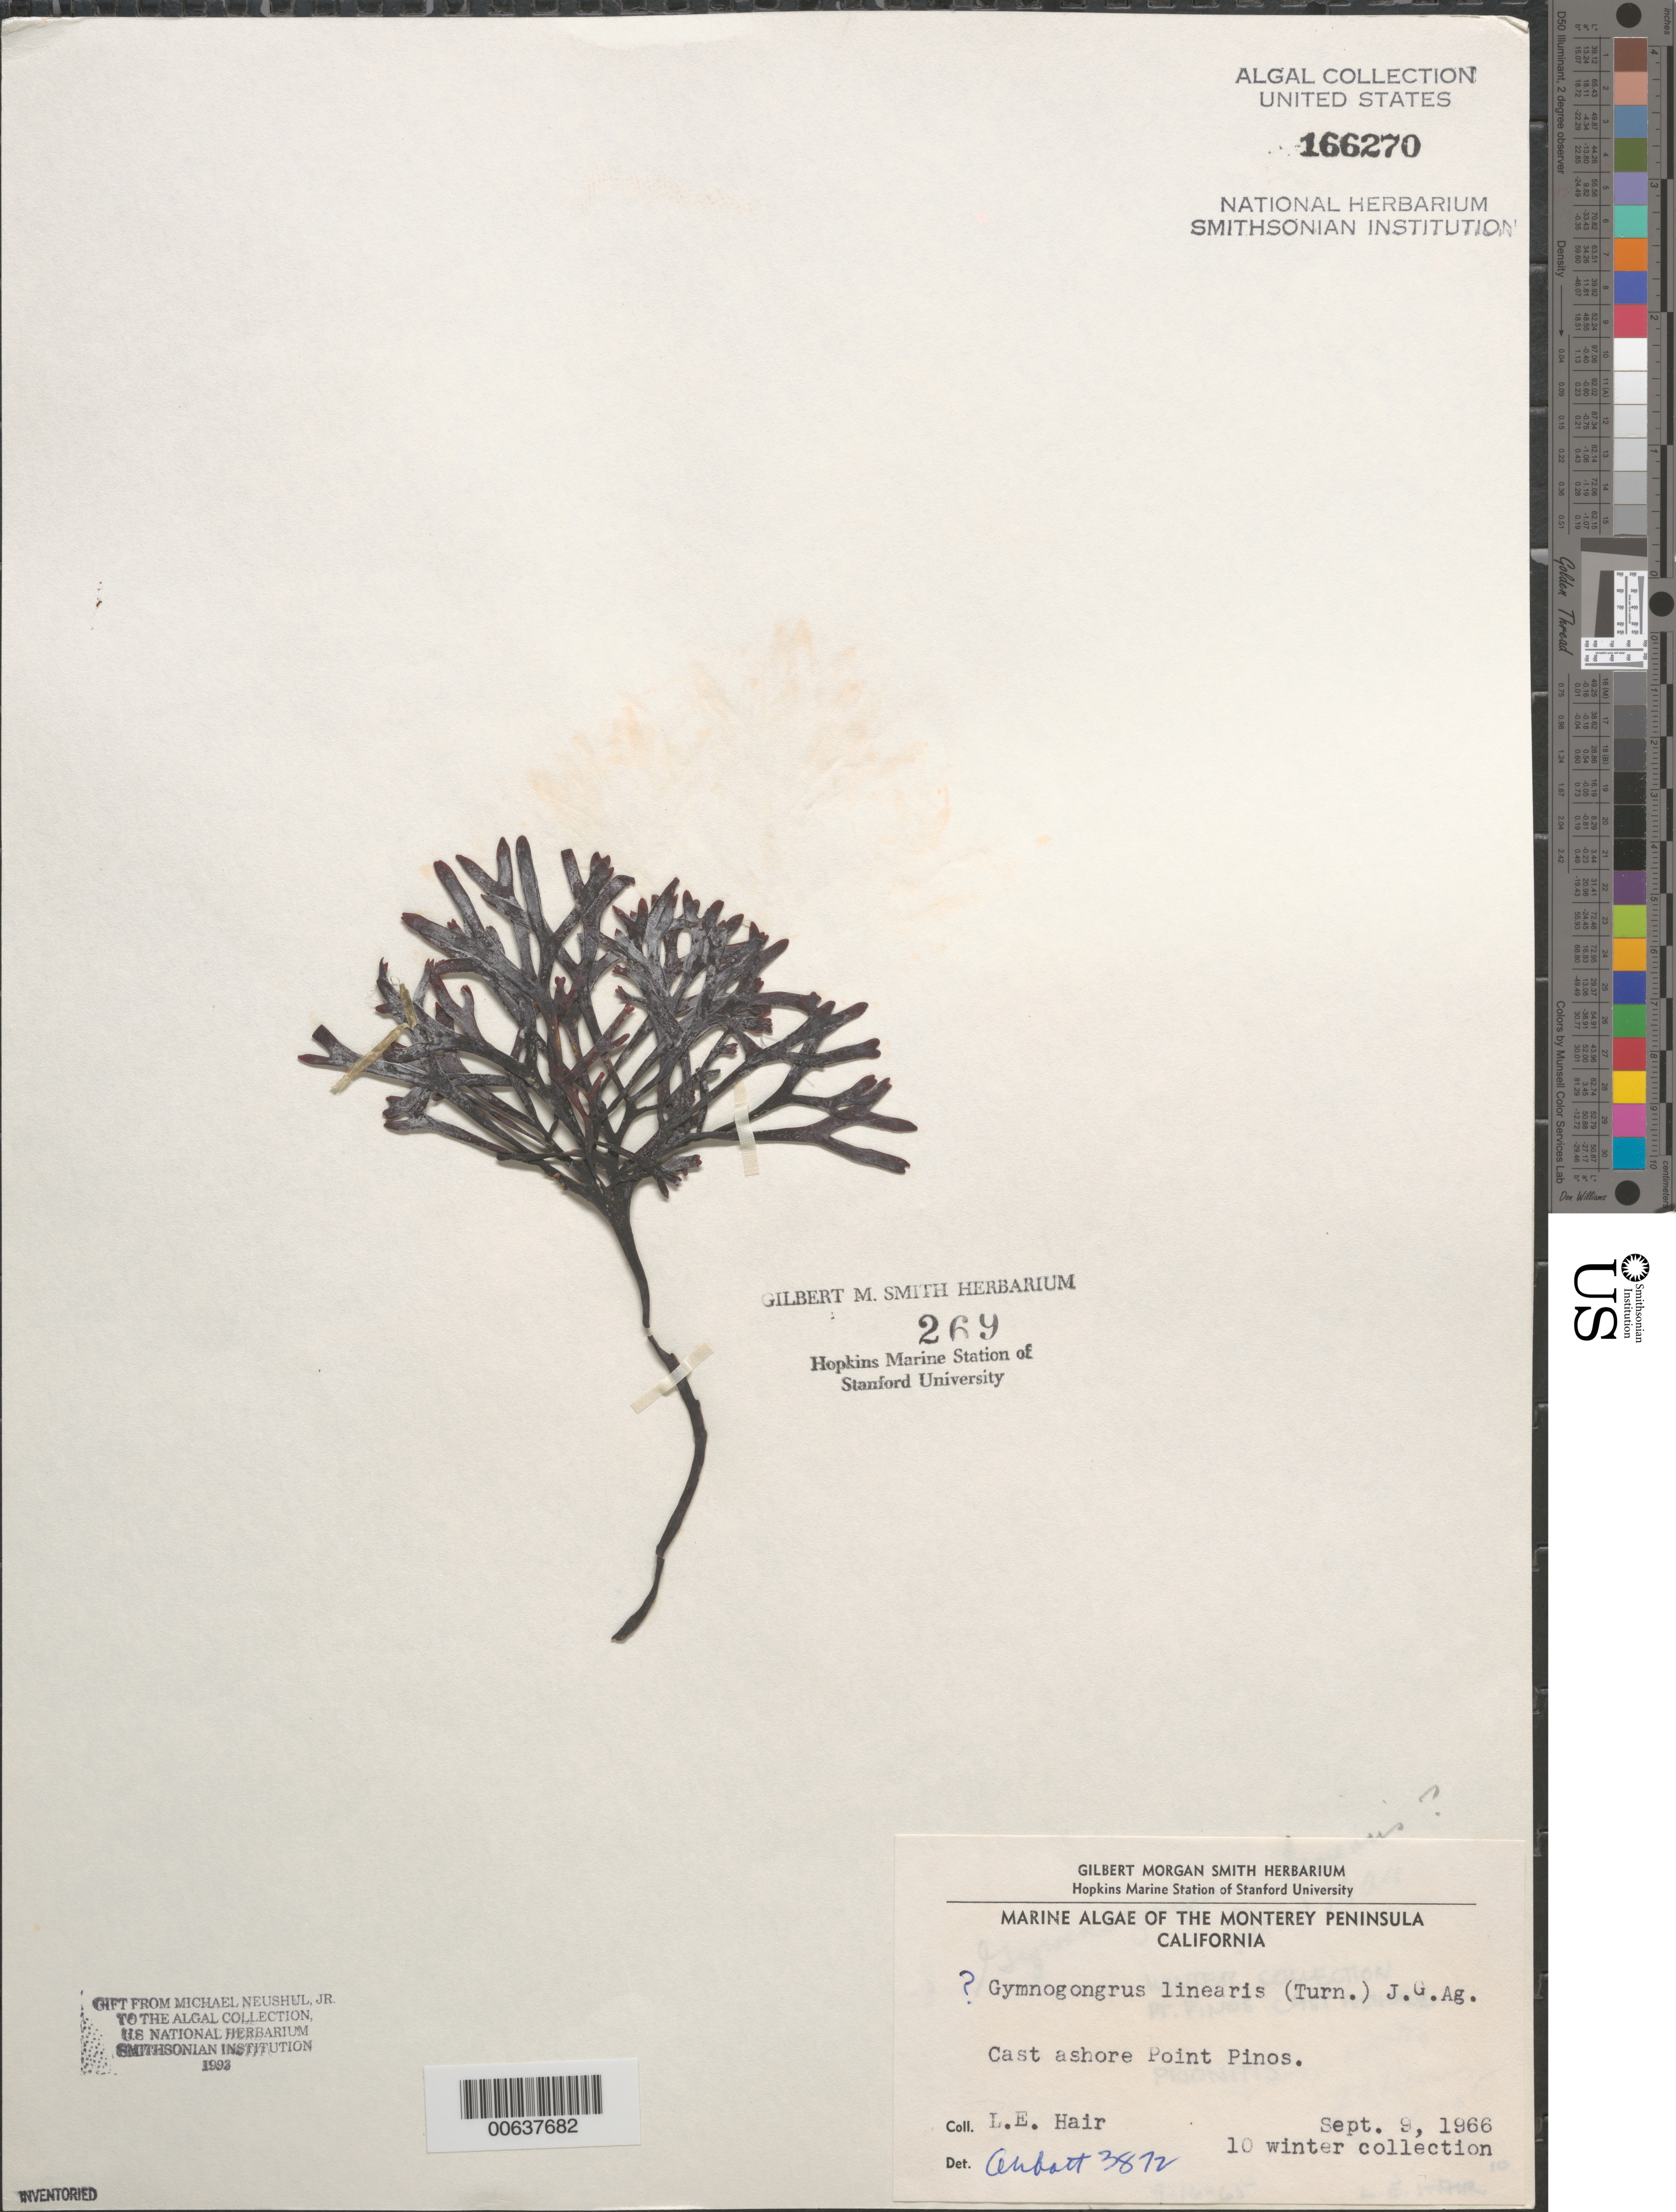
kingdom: Plantae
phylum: Rhodophyta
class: Florideophyceae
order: Gigartinales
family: Phyllophoraceae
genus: Ahnfeltiopsis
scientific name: Ahnfeltiopsis linearis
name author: (C. Agardh) P.C. Silva & DeCew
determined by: Algae name updating Project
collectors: L. Hair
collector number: IAA 3872 / 10 (winter)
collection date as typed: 09 Sep 1966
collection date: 1966-09-09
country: United States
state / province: California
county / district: Monterey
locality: Point Pinos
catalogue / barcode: US 166270